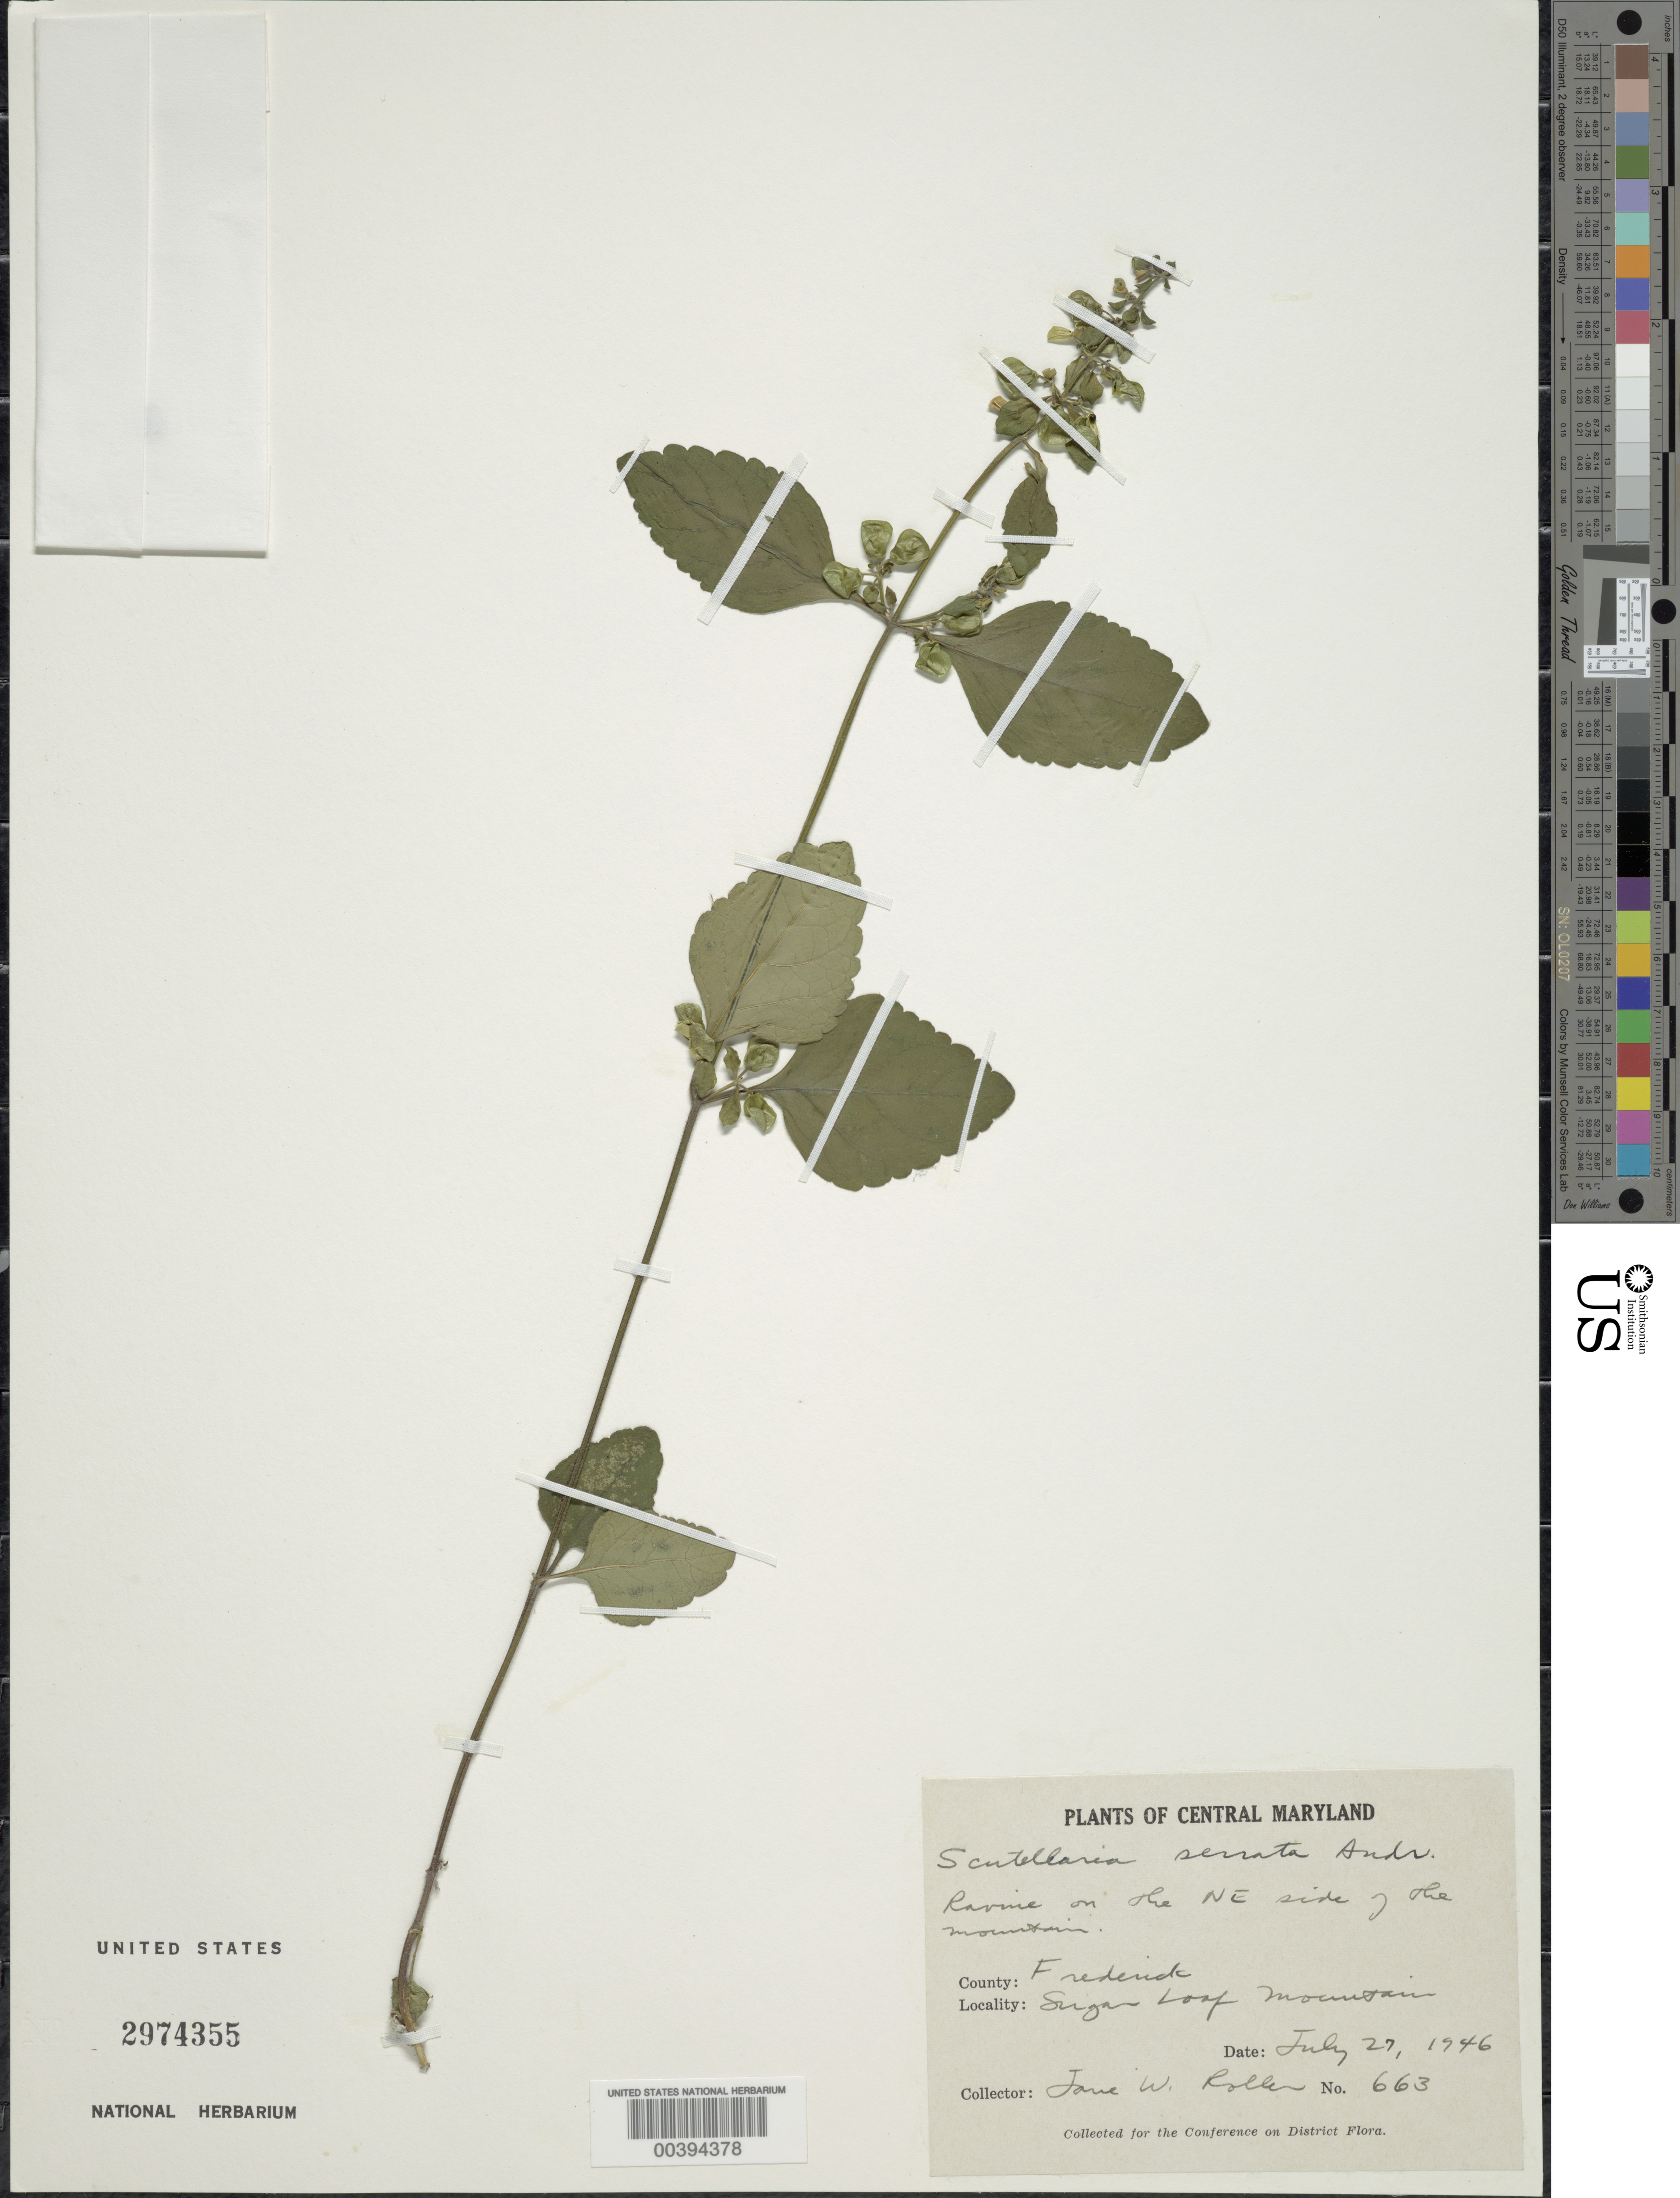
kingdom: Plantae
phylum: Tracheophyta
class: Magnoliopsida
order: Lamiales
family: Lamiaceae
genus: Scutellaria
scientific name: Scutellaria serrata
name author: Andrews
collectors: J. W. Roller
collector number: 663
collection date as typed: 27 Jul 1946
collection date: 1946-07-27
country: United States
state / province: Maryland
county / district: Frederick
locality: Sugar Loaf Mt.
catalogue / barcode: US 2974355